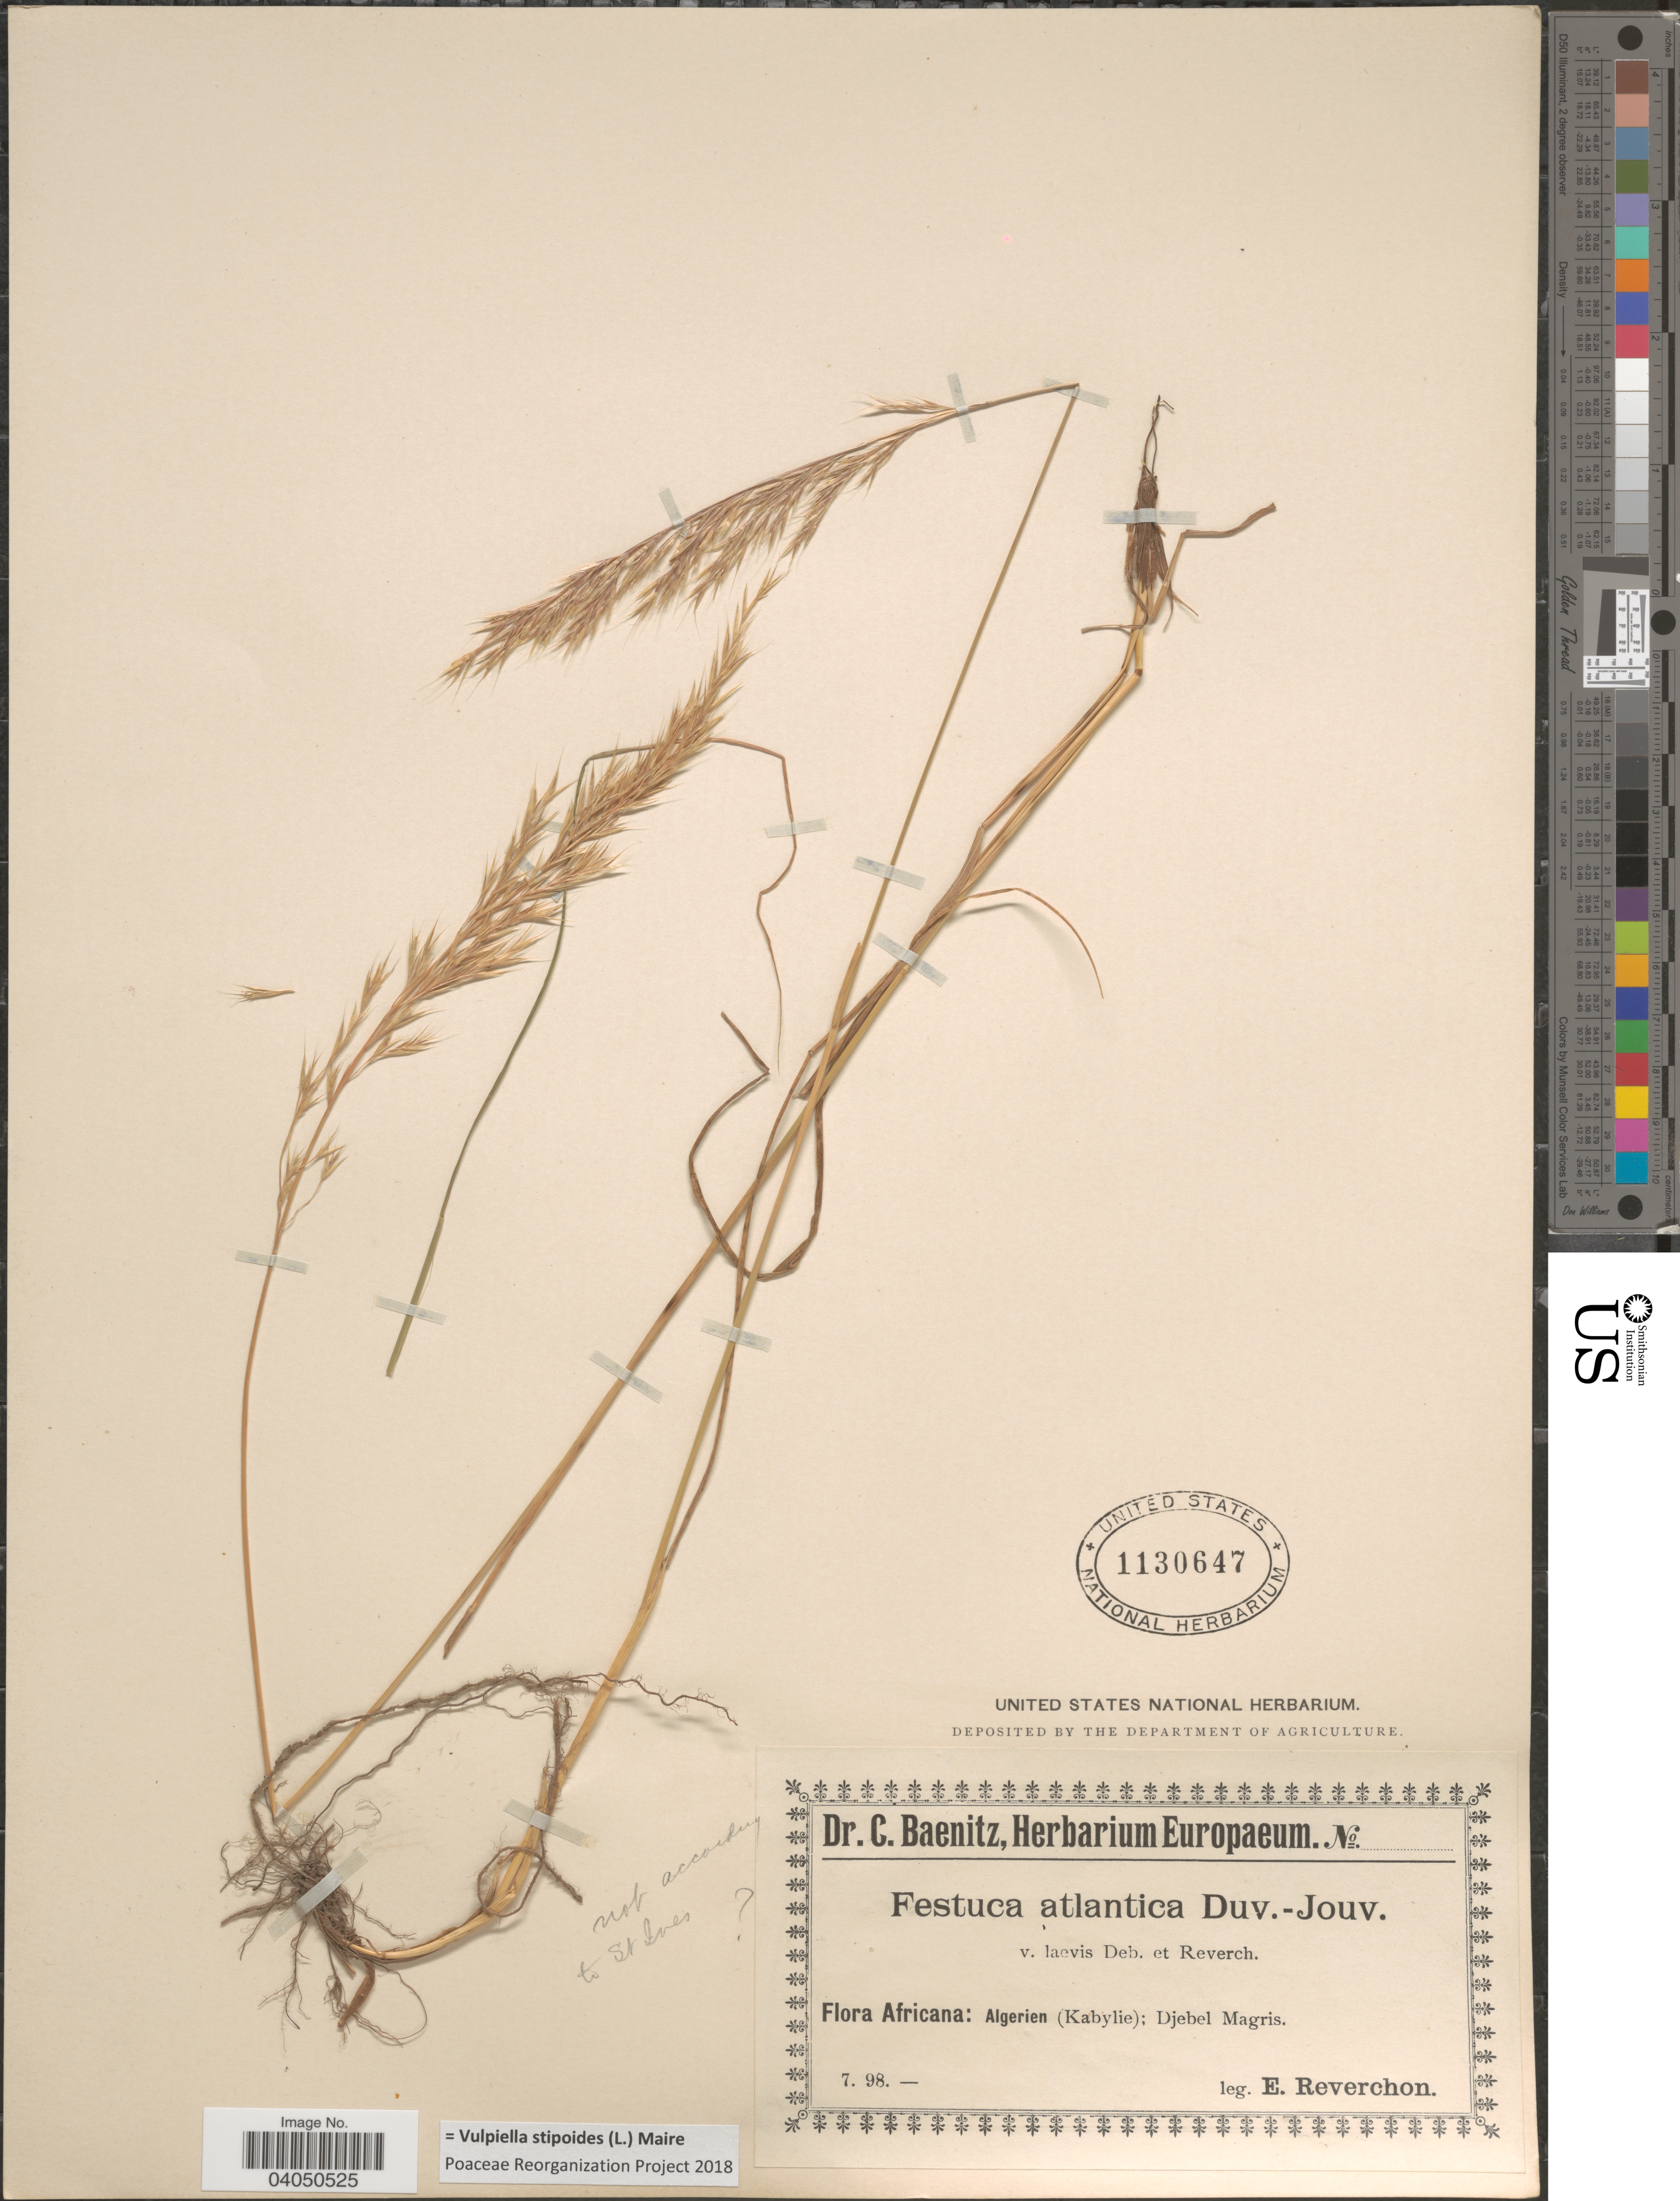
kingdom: Plantae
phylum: Tracheophyta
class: Liliopsida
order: Poales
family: Poaceae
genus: Vulpiella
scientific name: Vulpiella stipoides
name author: (L.) Maire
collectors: E. Reverchon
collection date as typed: Transcribed d/m/y: /7/98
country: Algeria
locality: Africana: Algerien (Kabylie); Djebel Magris.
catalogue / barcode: US 1130647